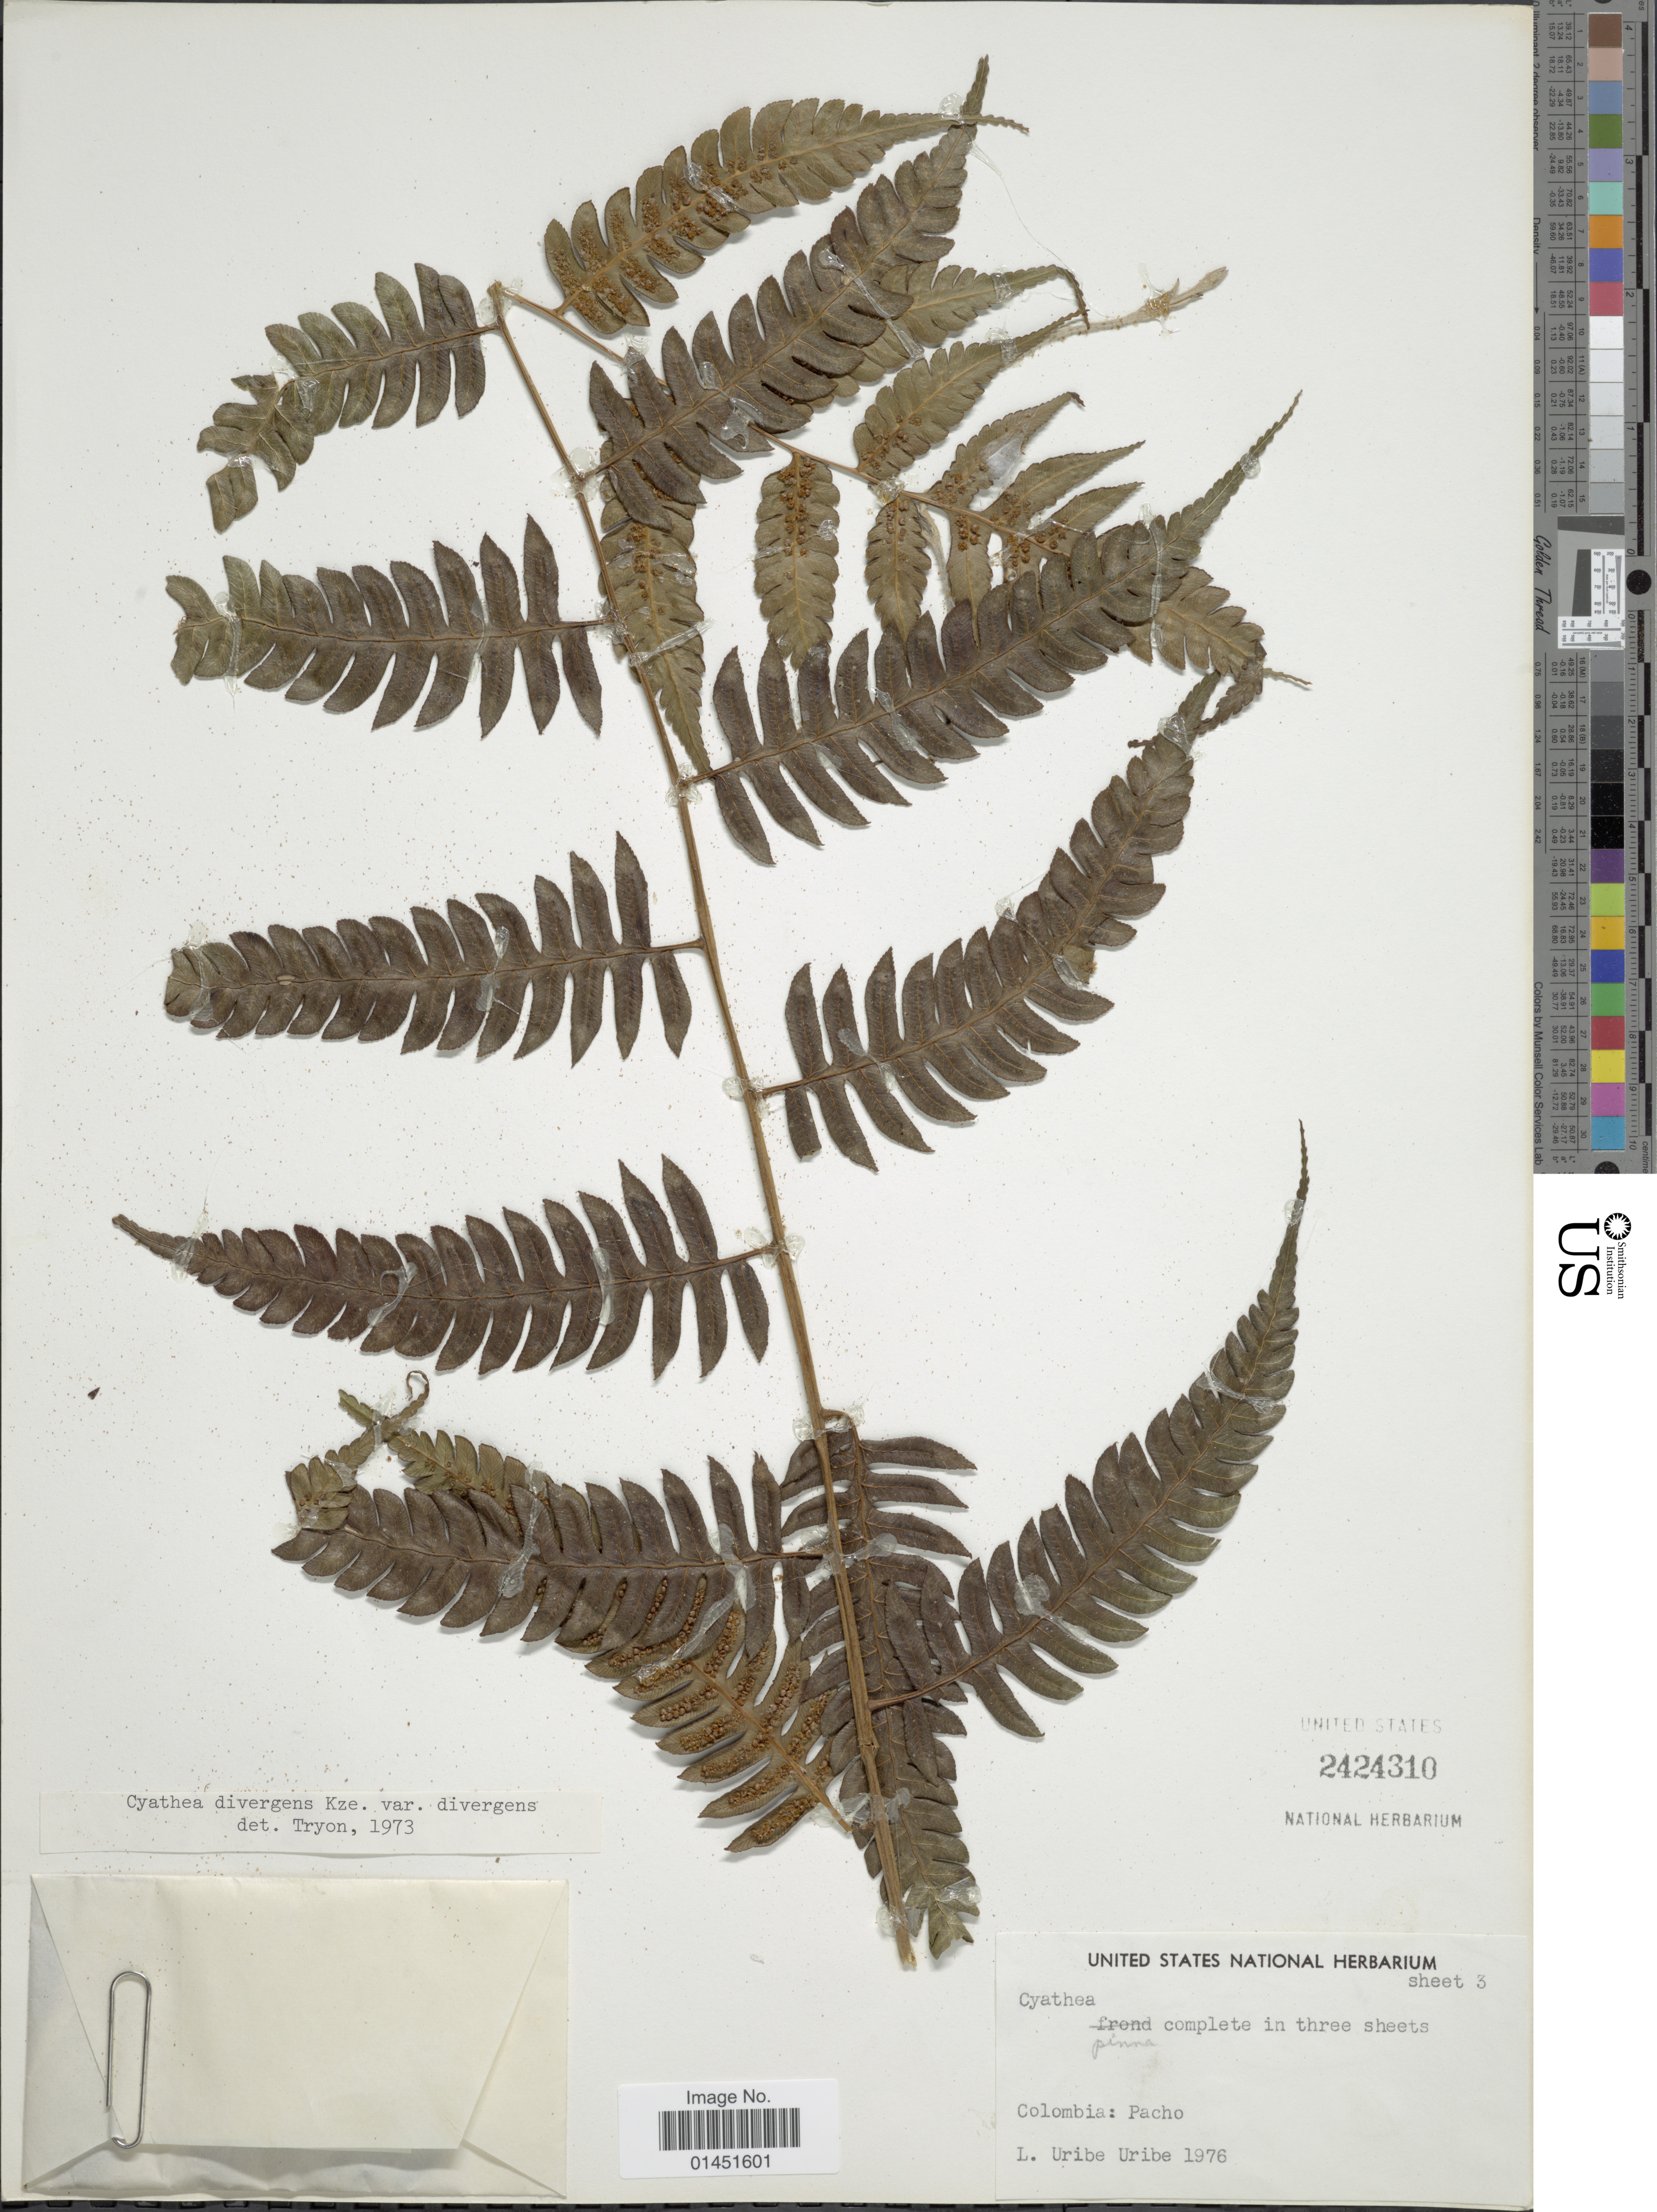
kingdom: Plantae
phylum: Tracheophyta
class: Polypodiopsida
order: Cyatheales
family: Cyatheaceae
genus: Cyathea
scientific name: Cyathea divergens var. divergens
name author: Kunze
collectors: L. Uribe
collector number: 1976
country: Colombia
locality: Pacho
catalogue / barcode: US 2424310